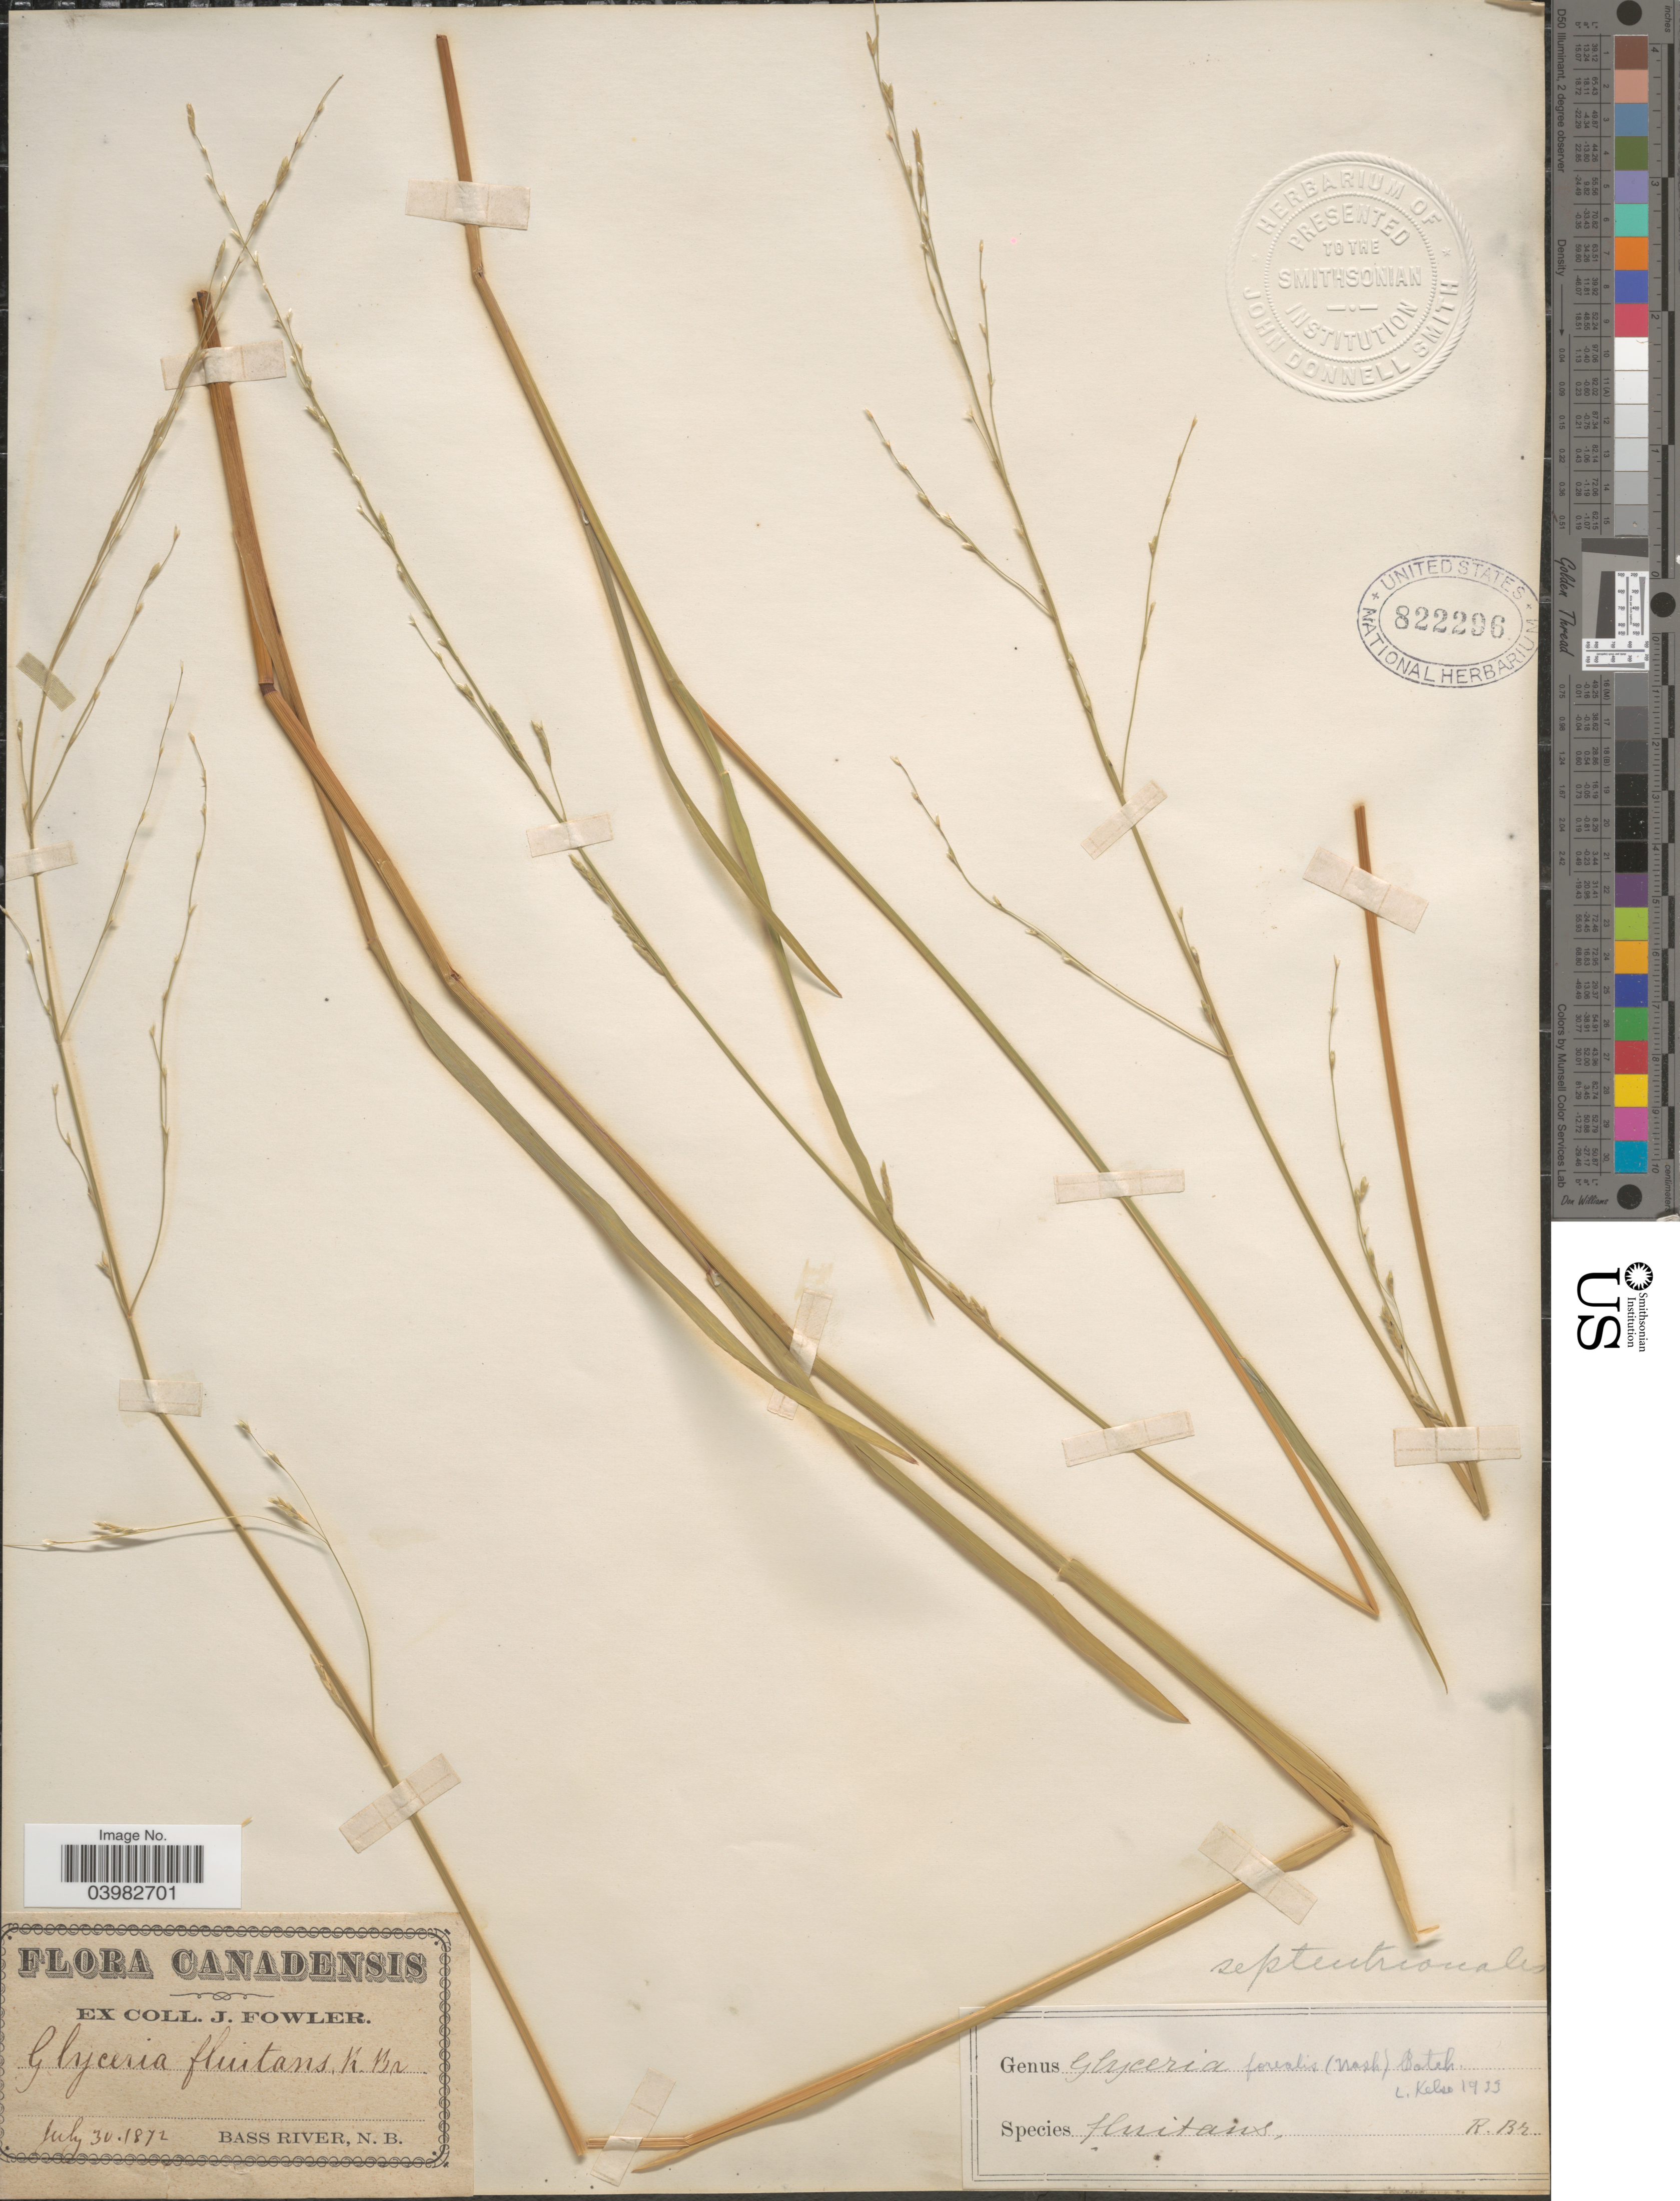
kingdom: Plantae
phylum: Tracheophyta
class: Liliopsida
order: Poales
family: Poaceae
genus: Glyceria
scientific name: Glyceria borealis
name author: (Nash) Batchelder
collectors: J. Fowler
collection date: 1872-07-30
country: Canada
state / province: New Brunswick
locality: Bass River.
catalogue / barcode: US 822296